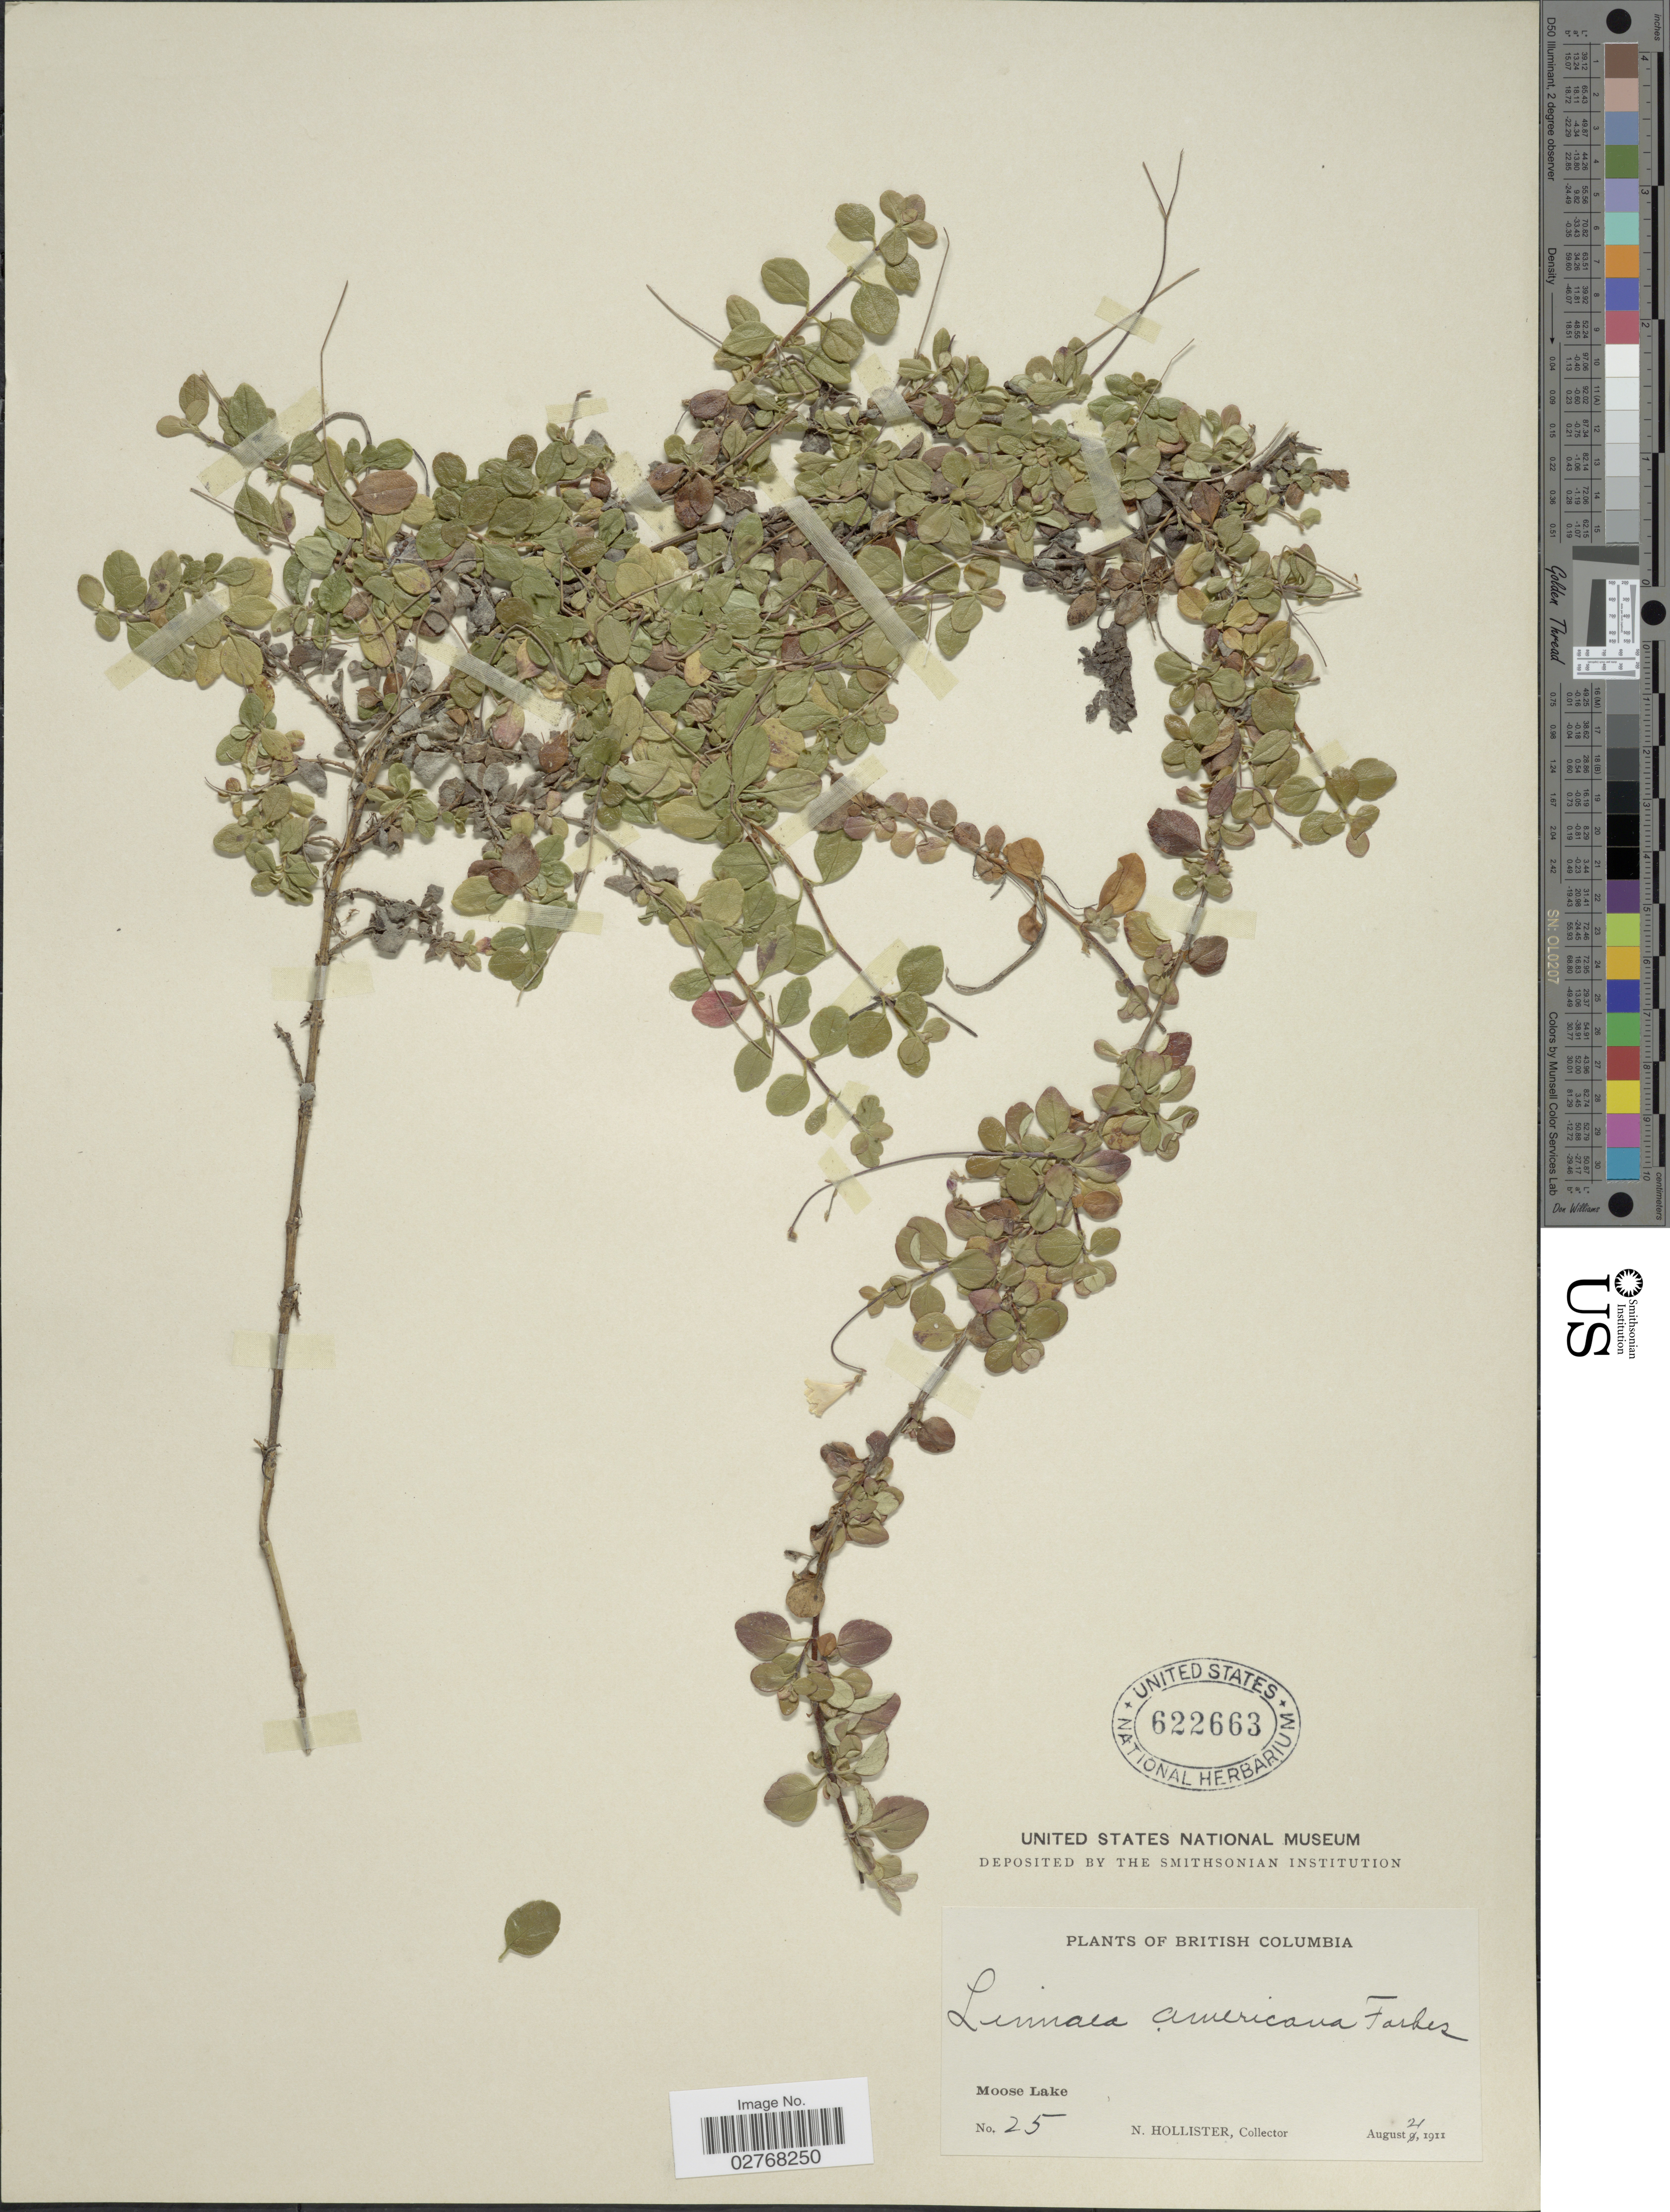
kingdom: Plantae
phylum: Tracheophyta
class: Magnoliopsida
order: Dipsacales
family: Caprifoliaceae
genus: Linnaea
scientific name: Linnaea borealis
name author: L.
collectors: N. Hollister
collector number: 25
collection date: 1911-08-21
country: Canada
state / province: British Columbia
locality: Moose Lake.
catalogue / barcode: US 622663